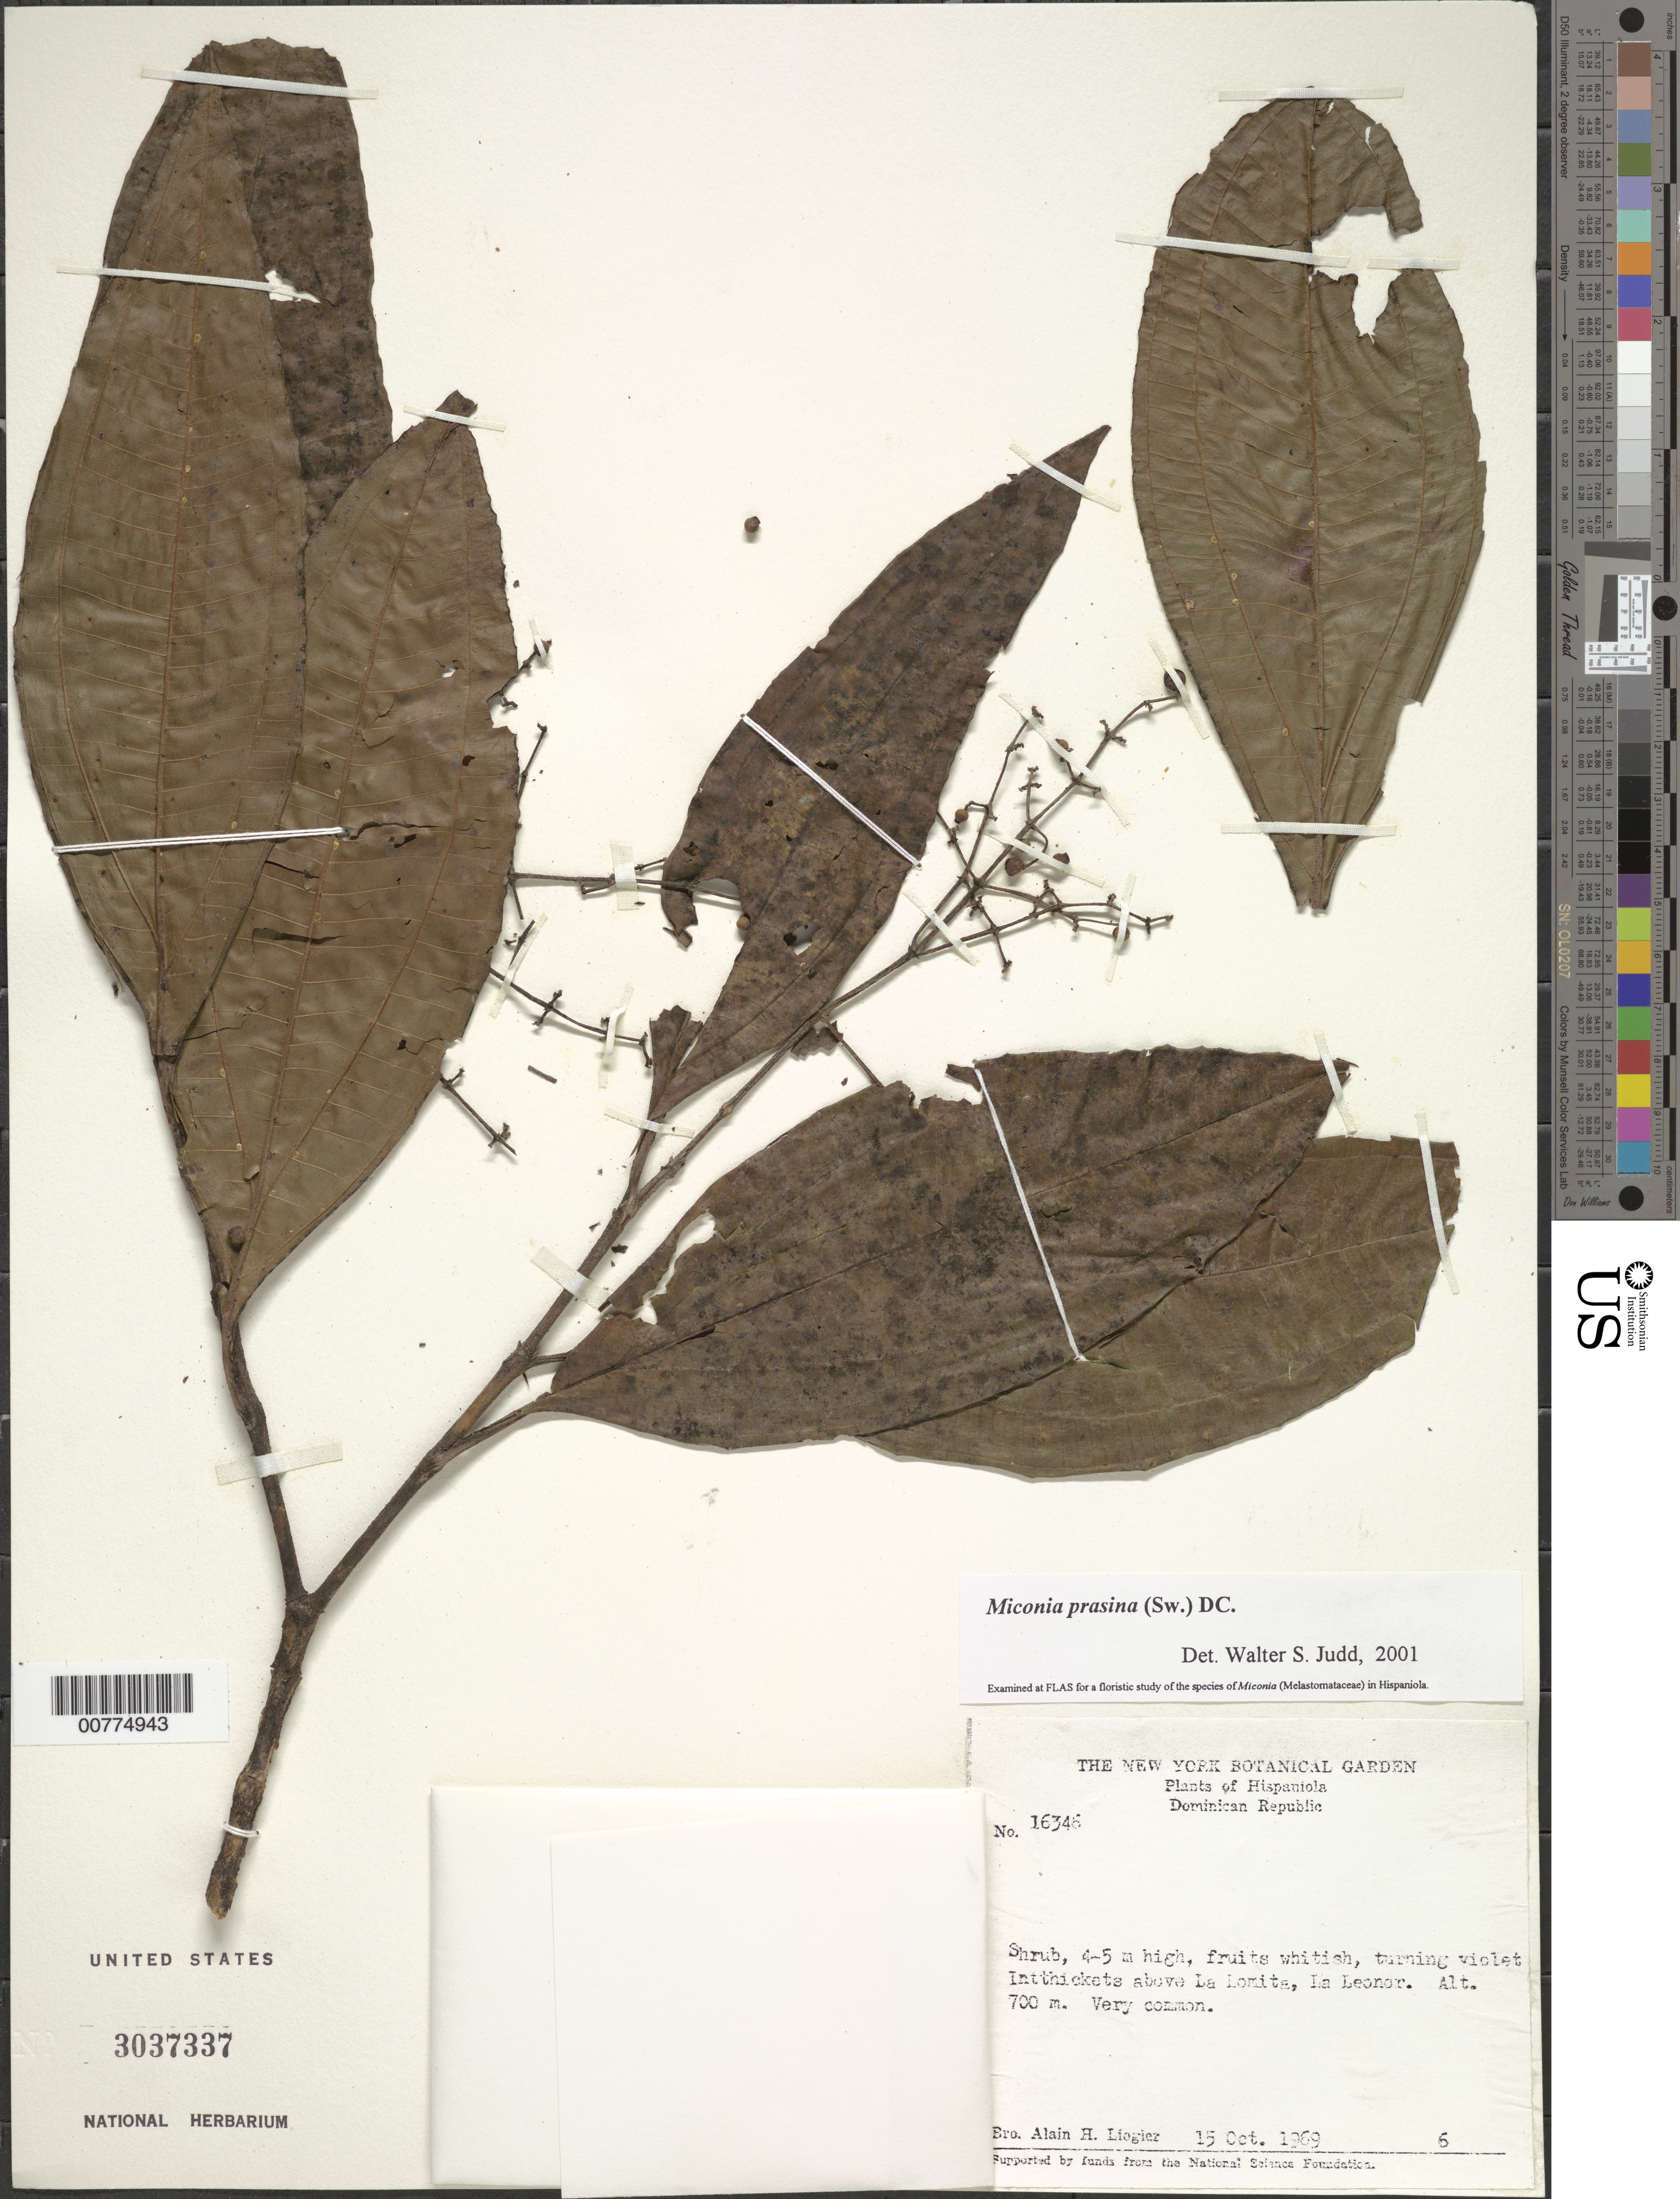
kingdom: Plantae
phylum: Tracheophyta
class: Magnoliopsida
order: Myrtales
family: Melastomataceae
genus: Miconia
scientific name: Miconia prasina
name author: (Sw.) DC.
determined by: Judd, Walter S.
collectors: A. H. Liogier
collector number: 16346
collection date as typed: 15 Oct 1969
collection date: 1969-10-15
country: Dominican Republic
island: Hispaniola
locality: La Leonor, above La Lomita.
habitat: In thickets.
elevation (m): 700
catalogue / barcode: US 3037337